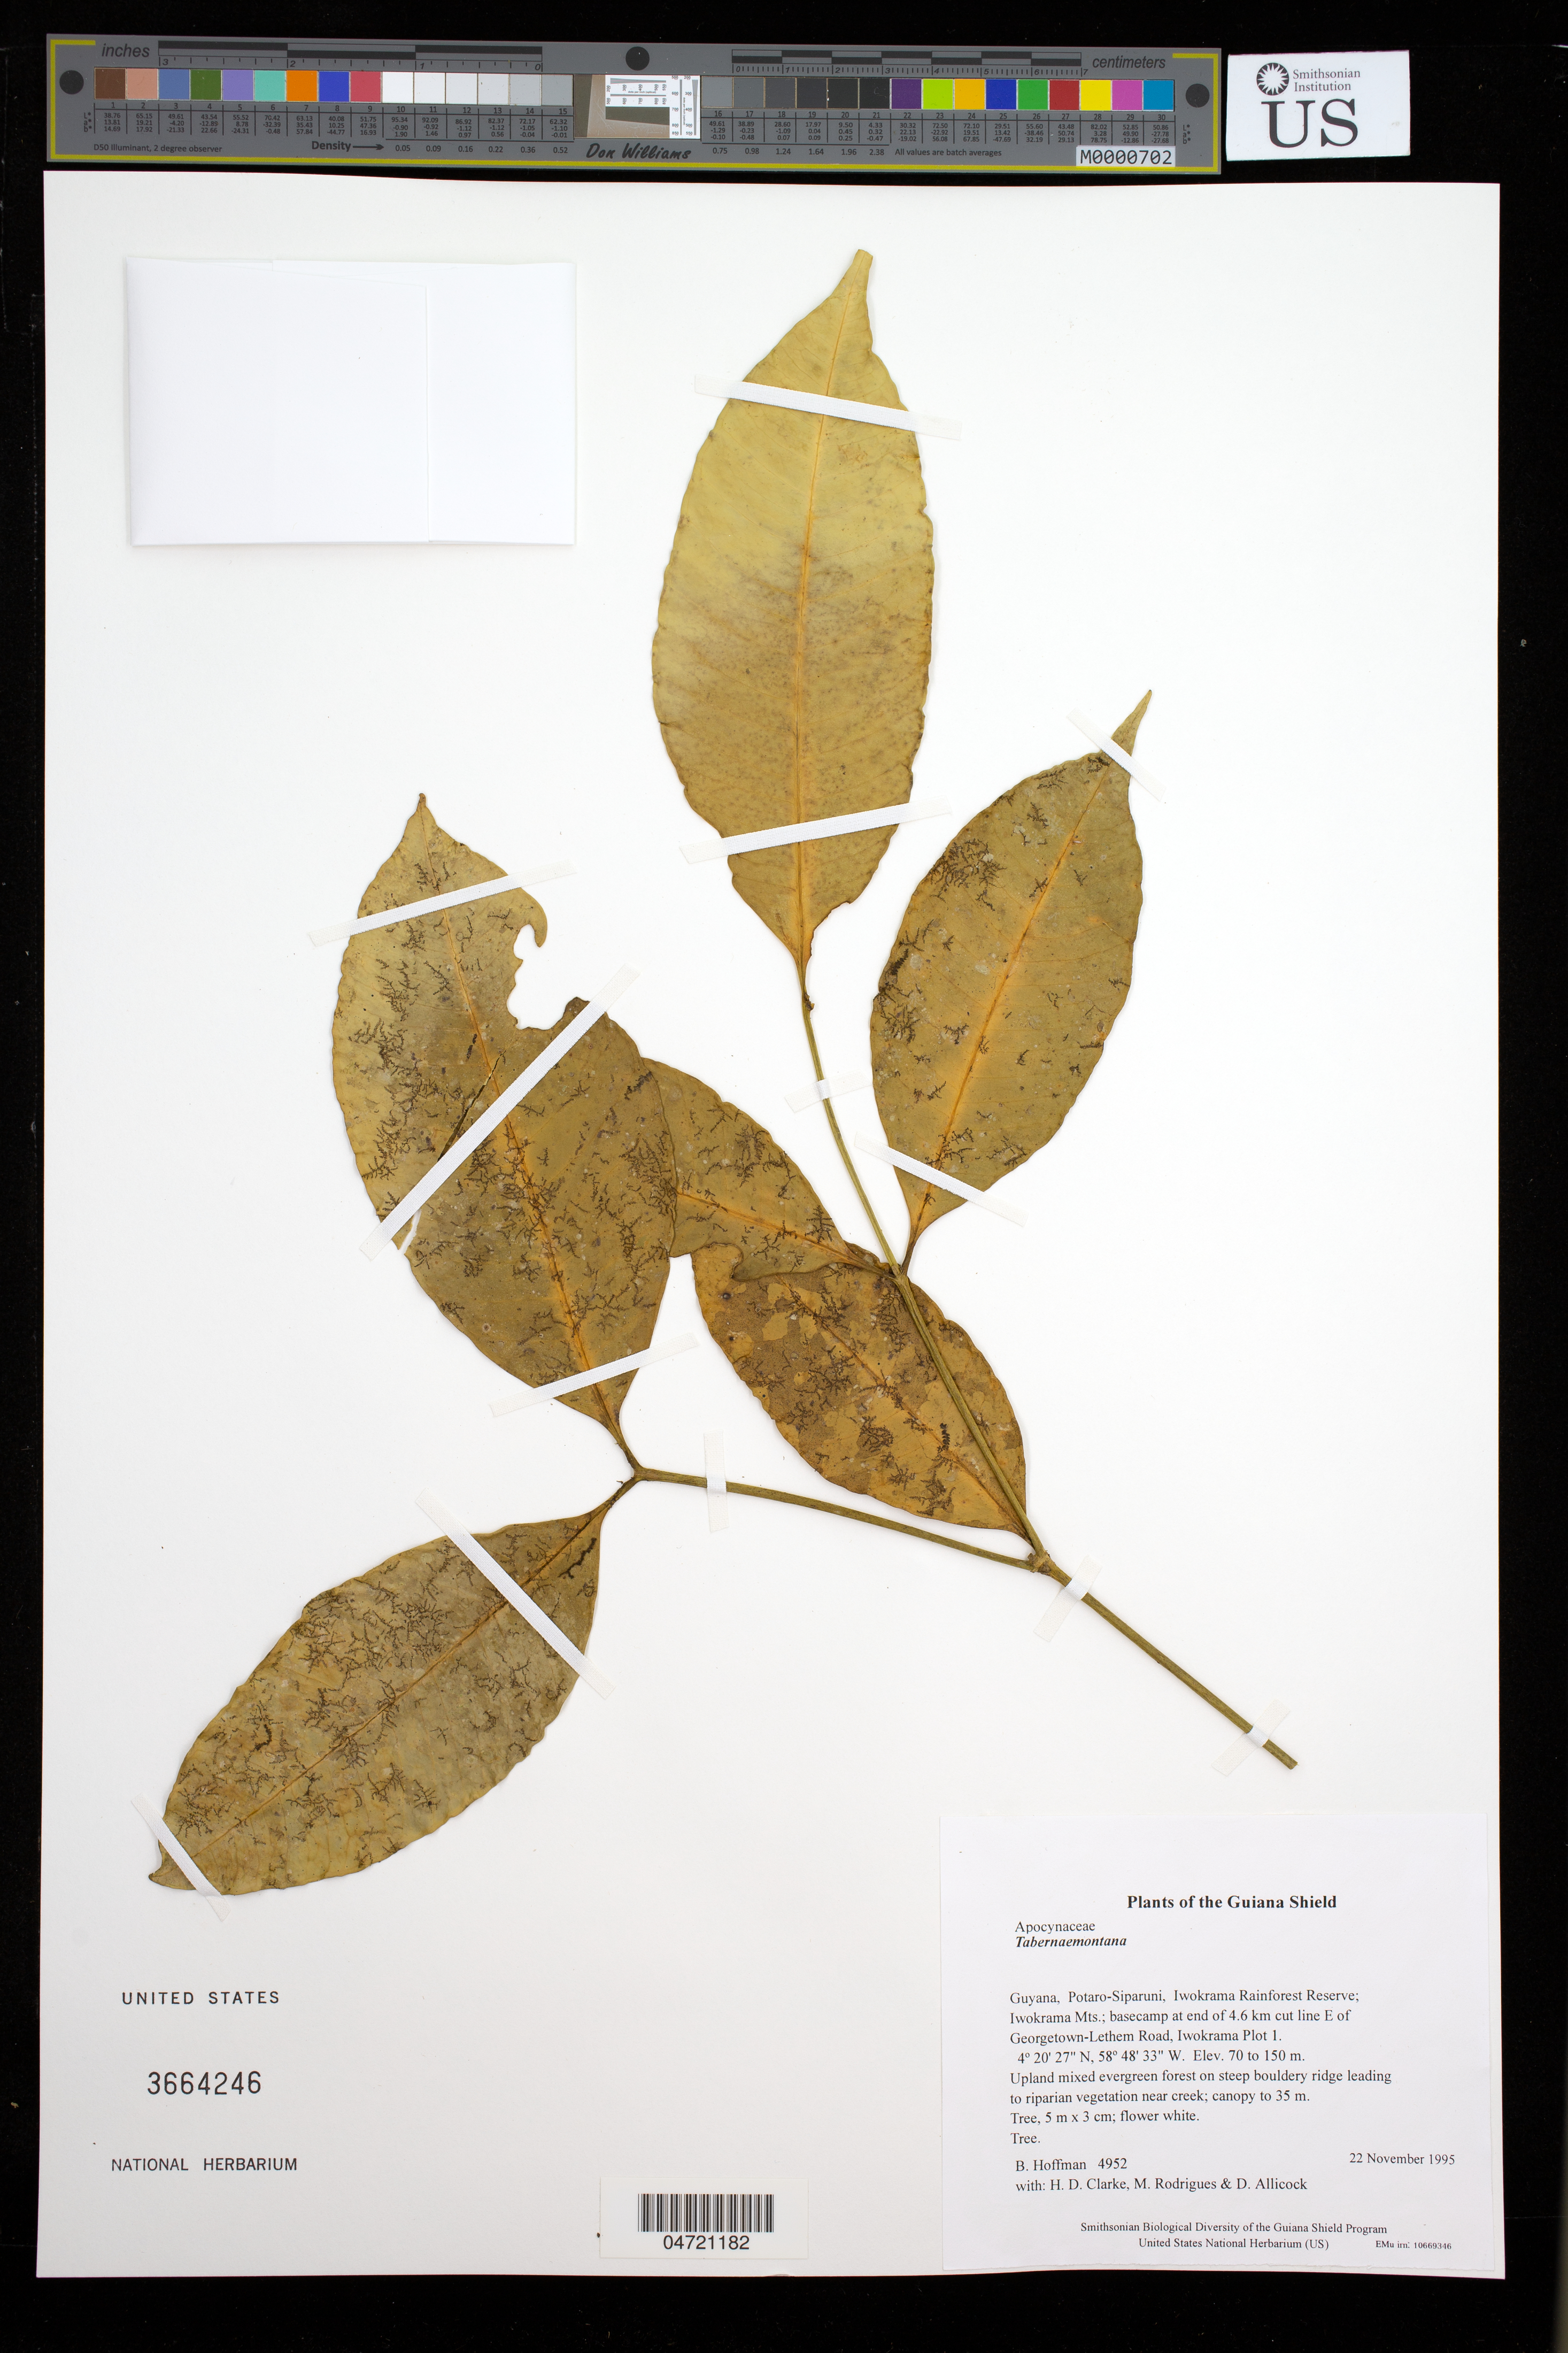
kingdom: Plantae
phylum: Tracheophyta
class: Magnoliopsida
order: Gentianales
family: Apocynaceae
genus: Tabernaemontana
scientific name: Tabernaemontana sp.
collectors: B. Hoffman, H. D. Clarke, M. Rodrigues & D. Allicock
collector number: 4952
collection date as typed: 22 November 1995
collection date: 1995-11-22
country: Guyana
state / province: Potaro-Siparuni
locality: Iwokrama Rainforest Reserve; Iwokrama Mts.; basecamp at end of 4.6 km cut line E of Georgetown-Lethem Road, Iwokrama Plot 1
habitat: Upland mixed evergreen forest on steep bouldery ridge leading to riparian vegetation near creek; canopy to 35 m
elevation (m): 70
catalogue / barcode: US 3664246